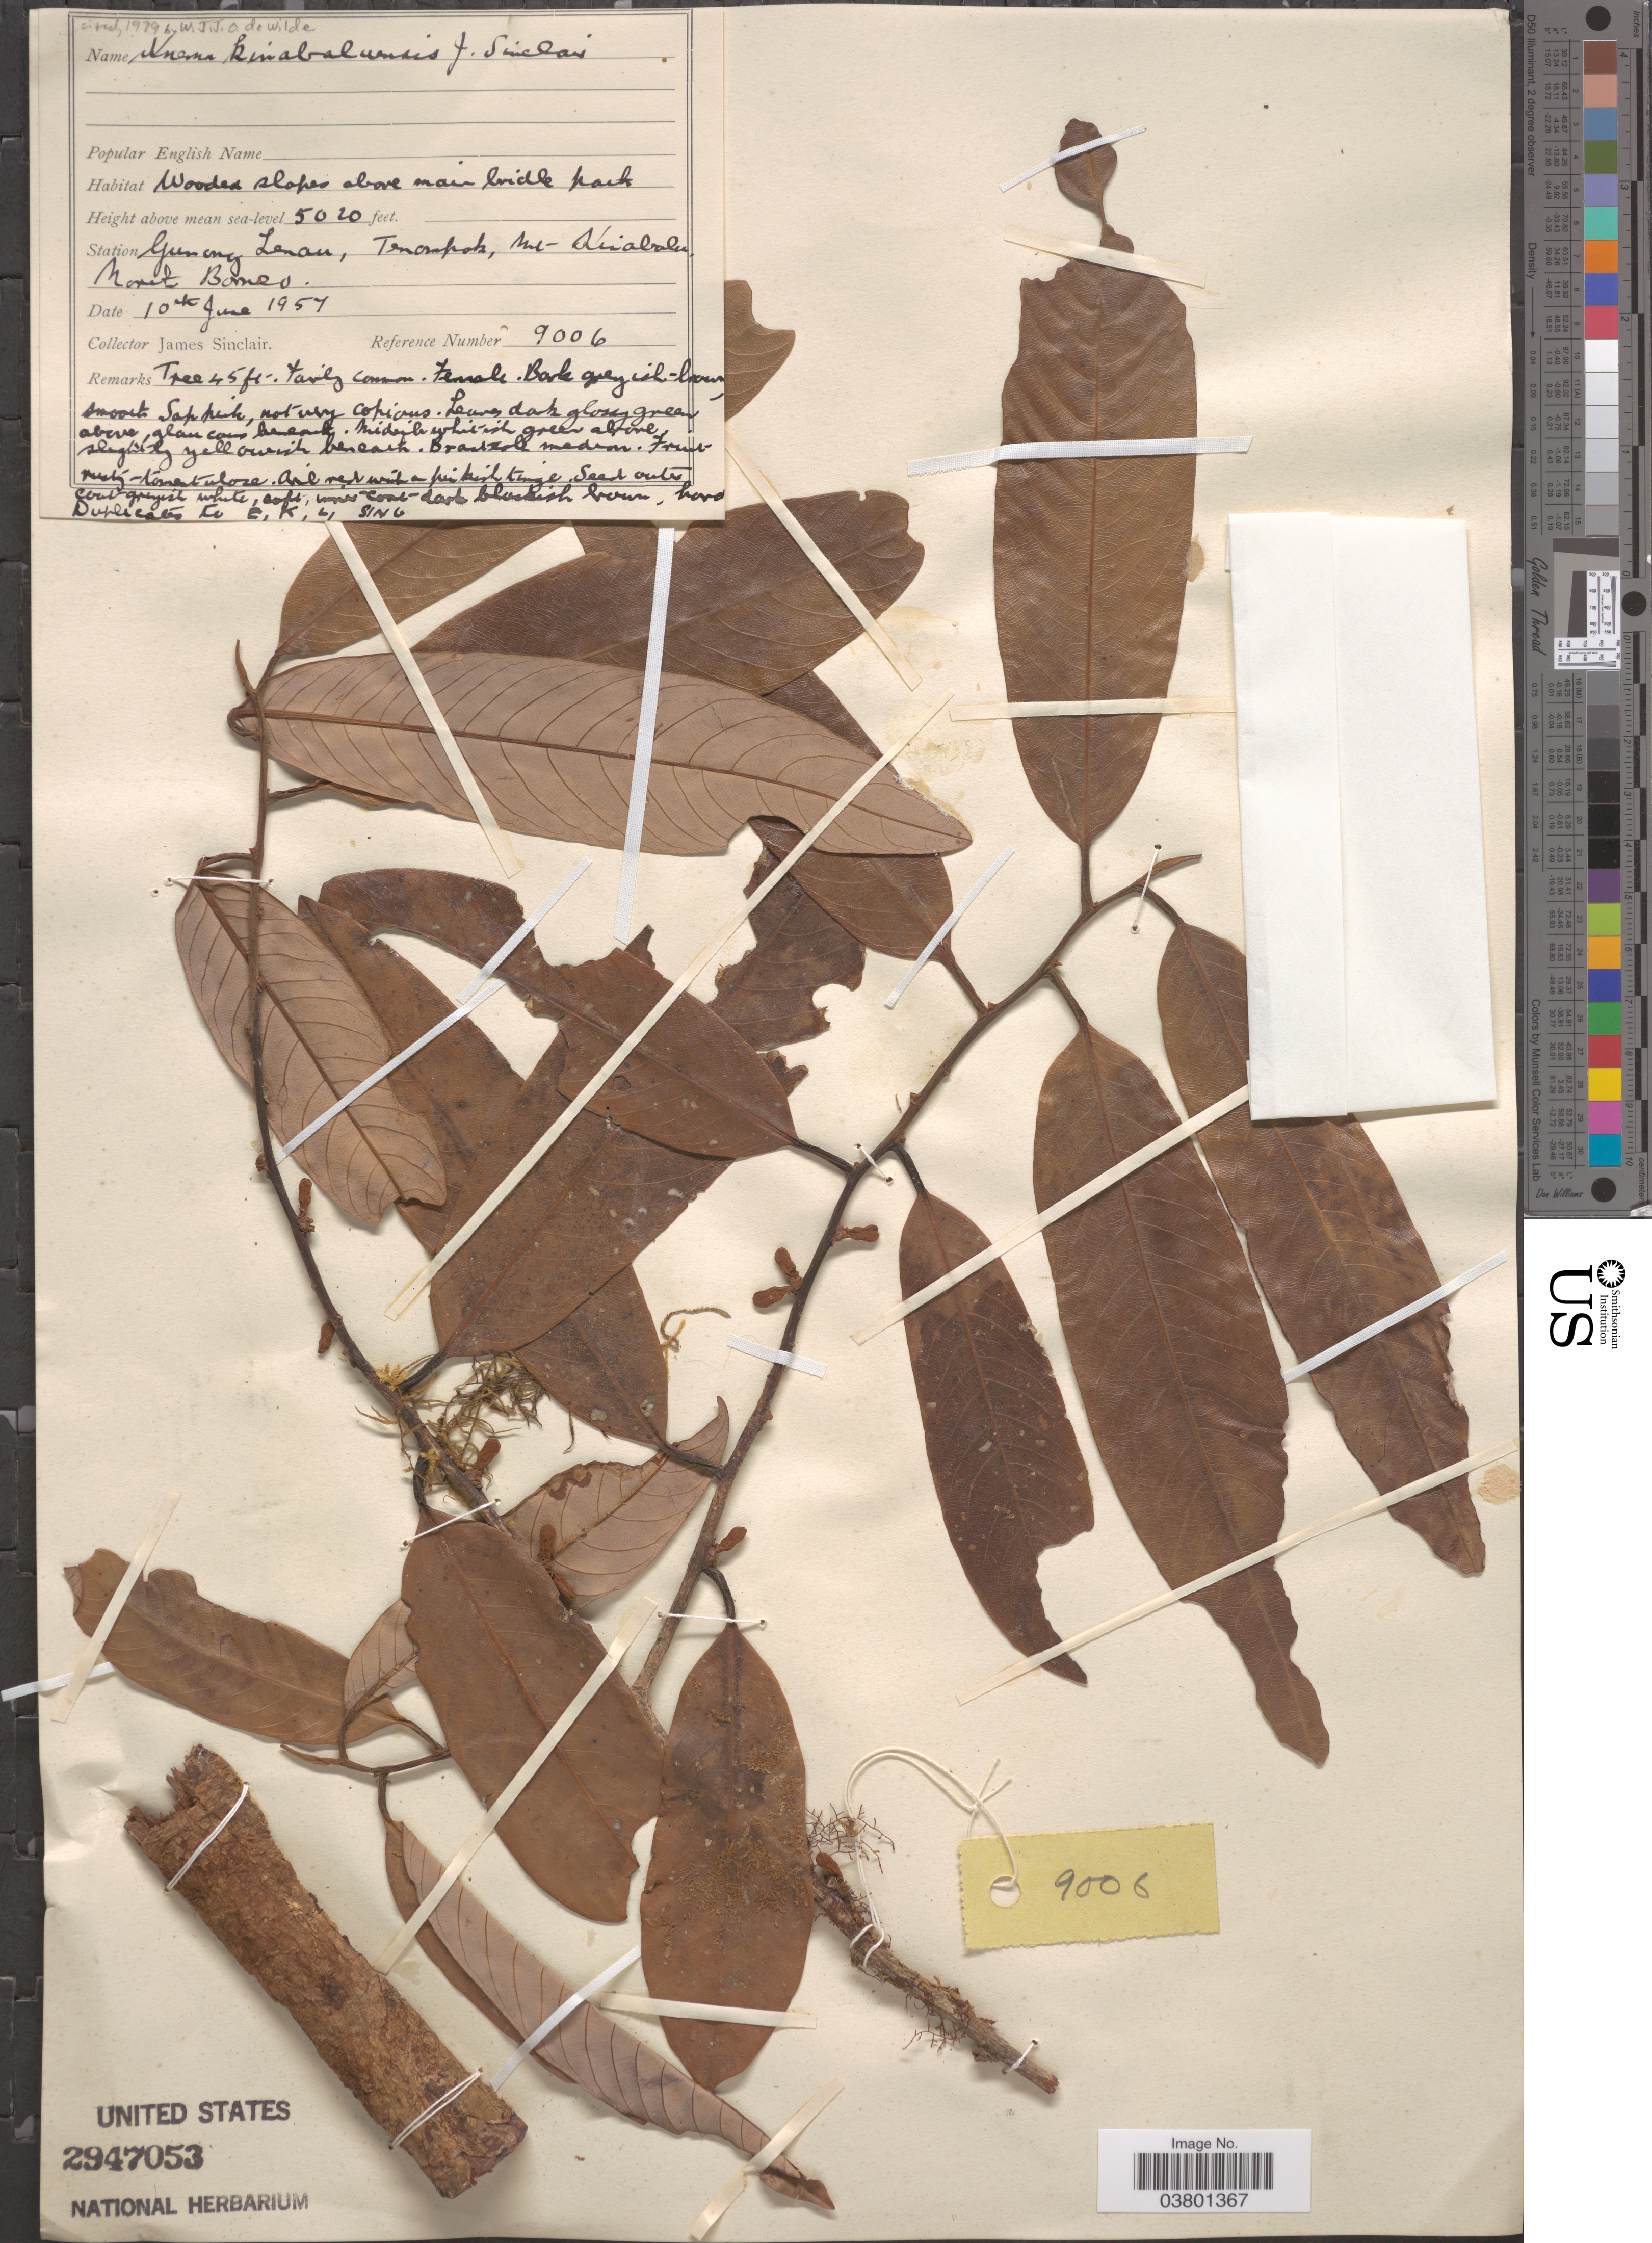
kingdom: Plantae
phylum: Tracheophyta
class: Magnoliopsida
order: Magnoliales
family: Myristicaceae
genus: Knema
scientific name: Knema kinabaluensis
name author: J. Sinclair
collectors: J. Sinclair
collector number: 9006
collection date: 1957-06-10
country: Malaysia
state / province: Sabah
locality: Station Gunong Lanau, Tenompok, Mt-Kinabalu. North Borneo.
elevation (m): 1530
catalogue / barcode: US 2947053